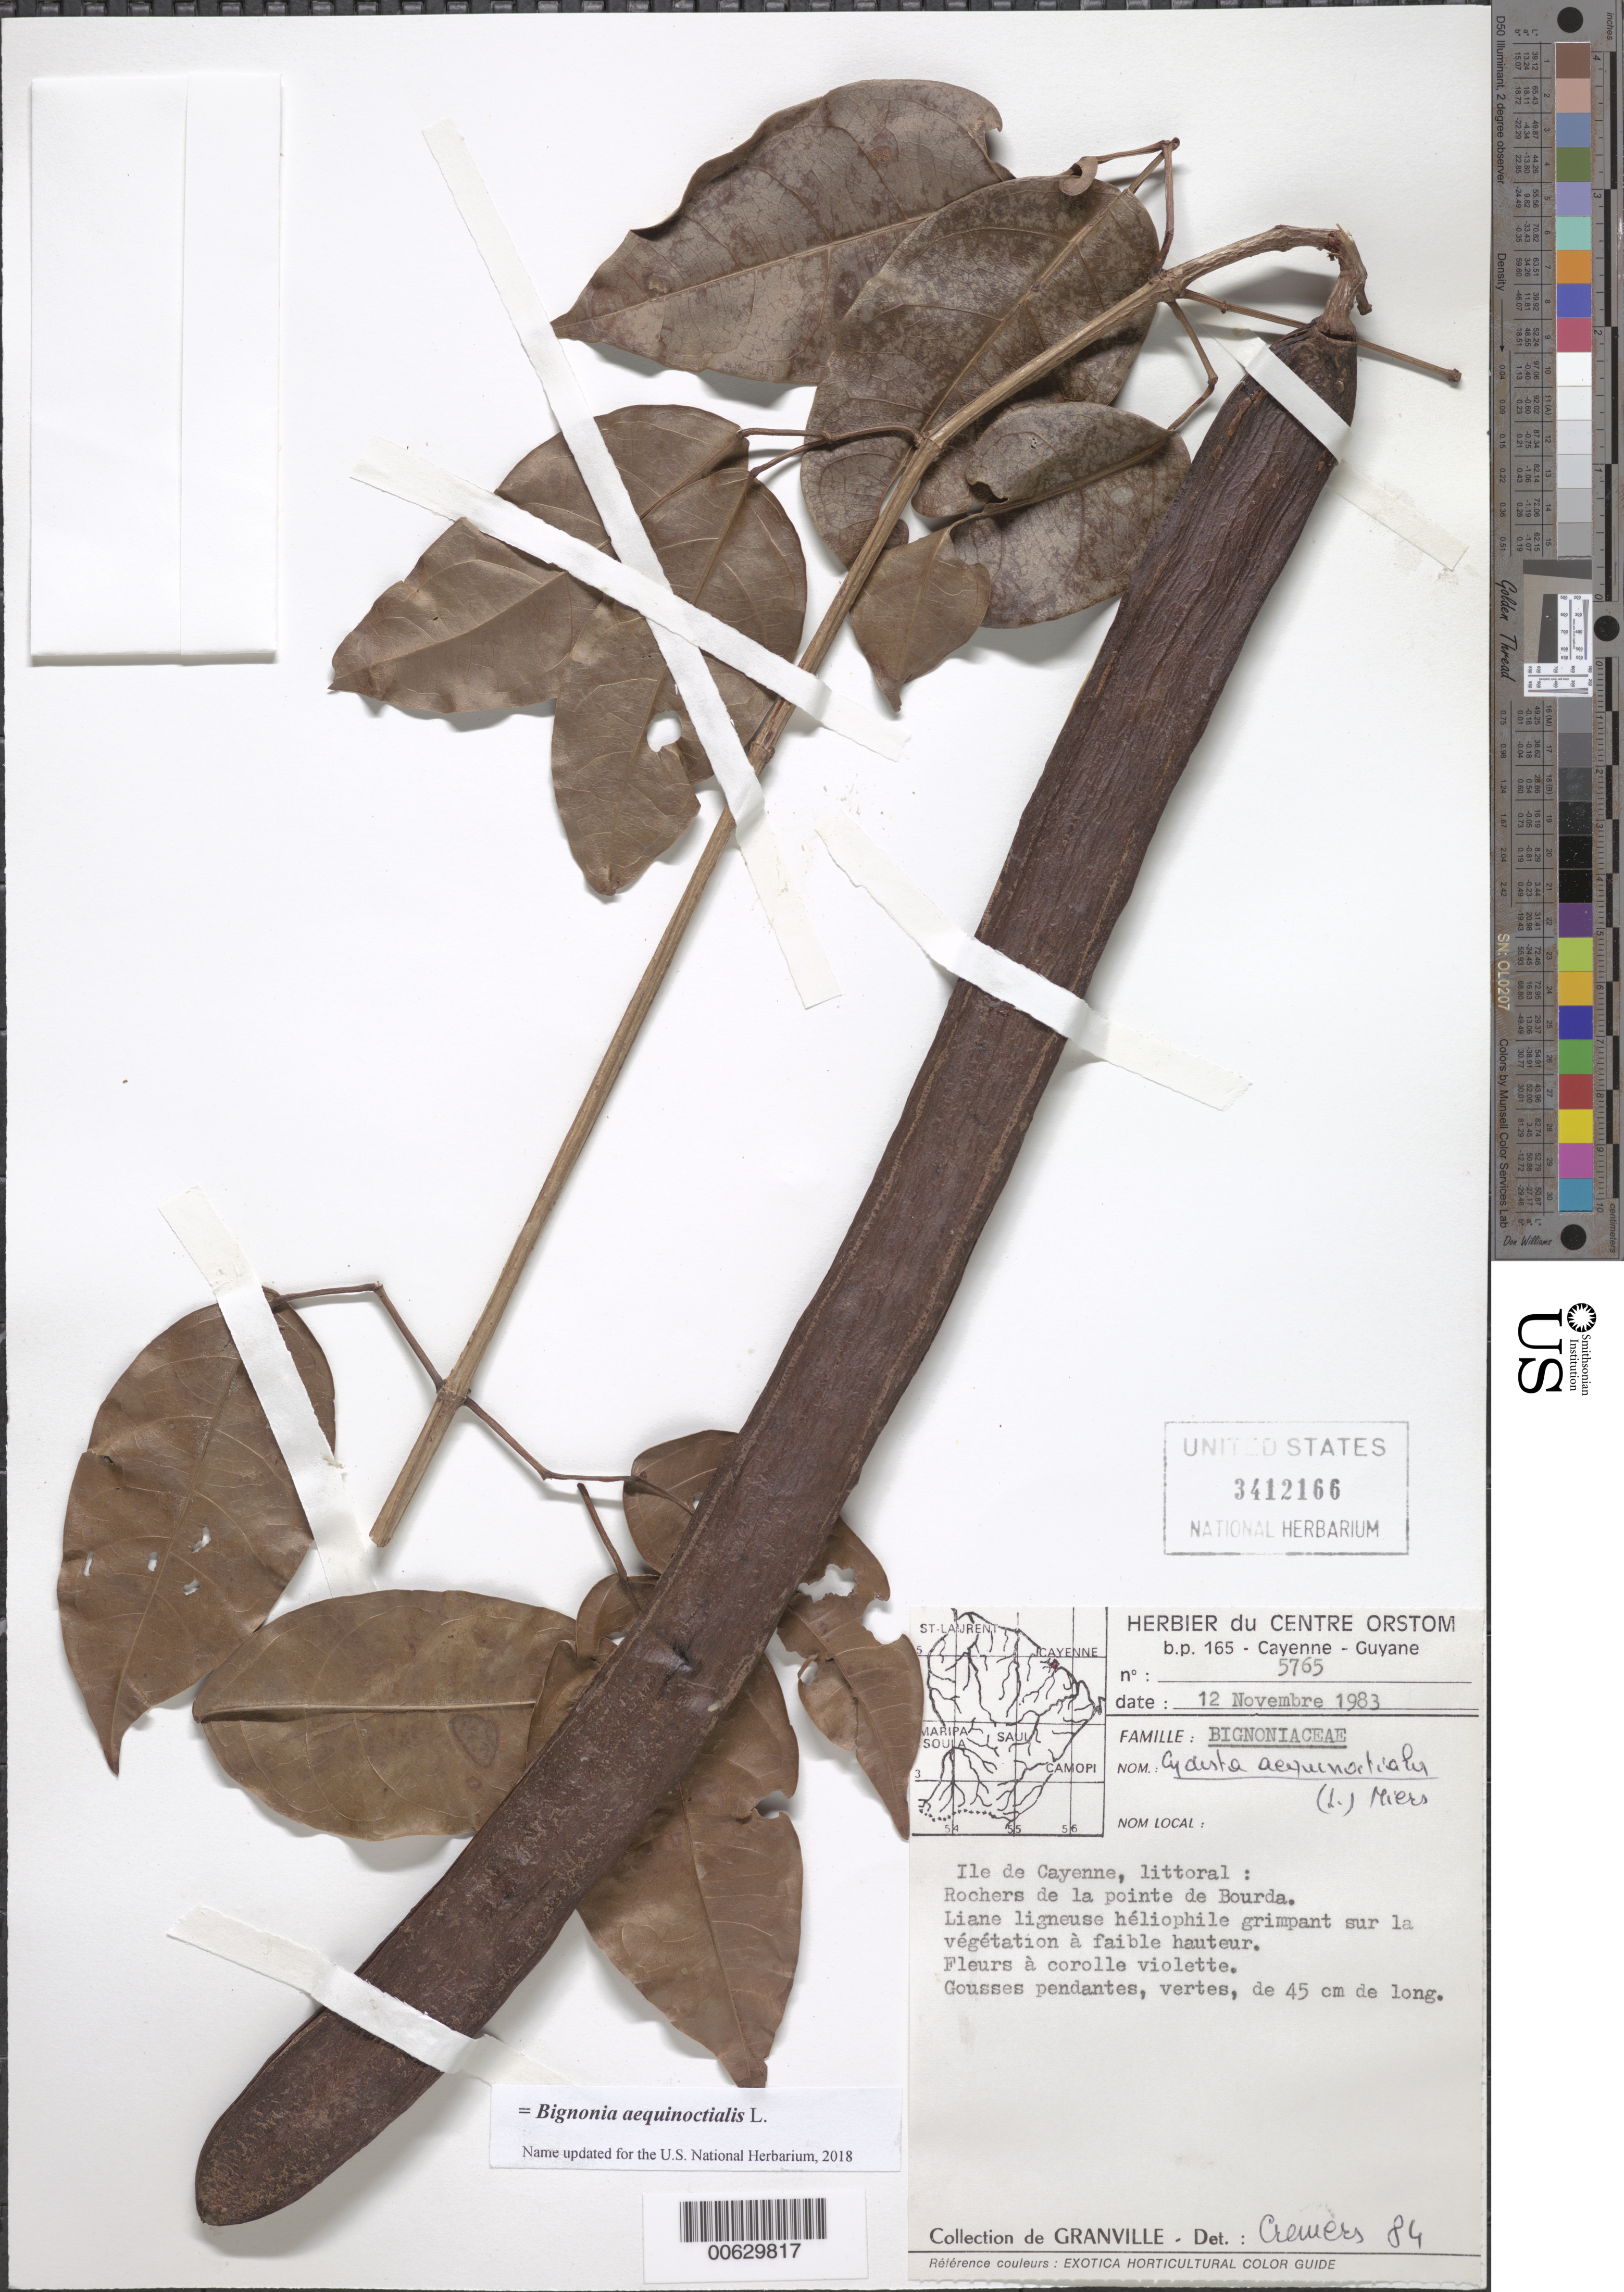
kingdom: Plantae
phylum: Tracheophyta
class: Magnoliopsida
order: Lamiales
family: Bignoniaceae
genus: Bignonia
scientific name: Bignonia aequinoctialis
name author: L.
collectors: J.-J. de Granville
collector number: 5765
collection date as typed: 12-Nov-83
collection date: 1983-11-12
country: French Guiana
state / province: Cayenne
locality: Cayenne, littoral de l'Ile, point de Bourda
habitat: Rochers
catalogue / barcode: US 3412166